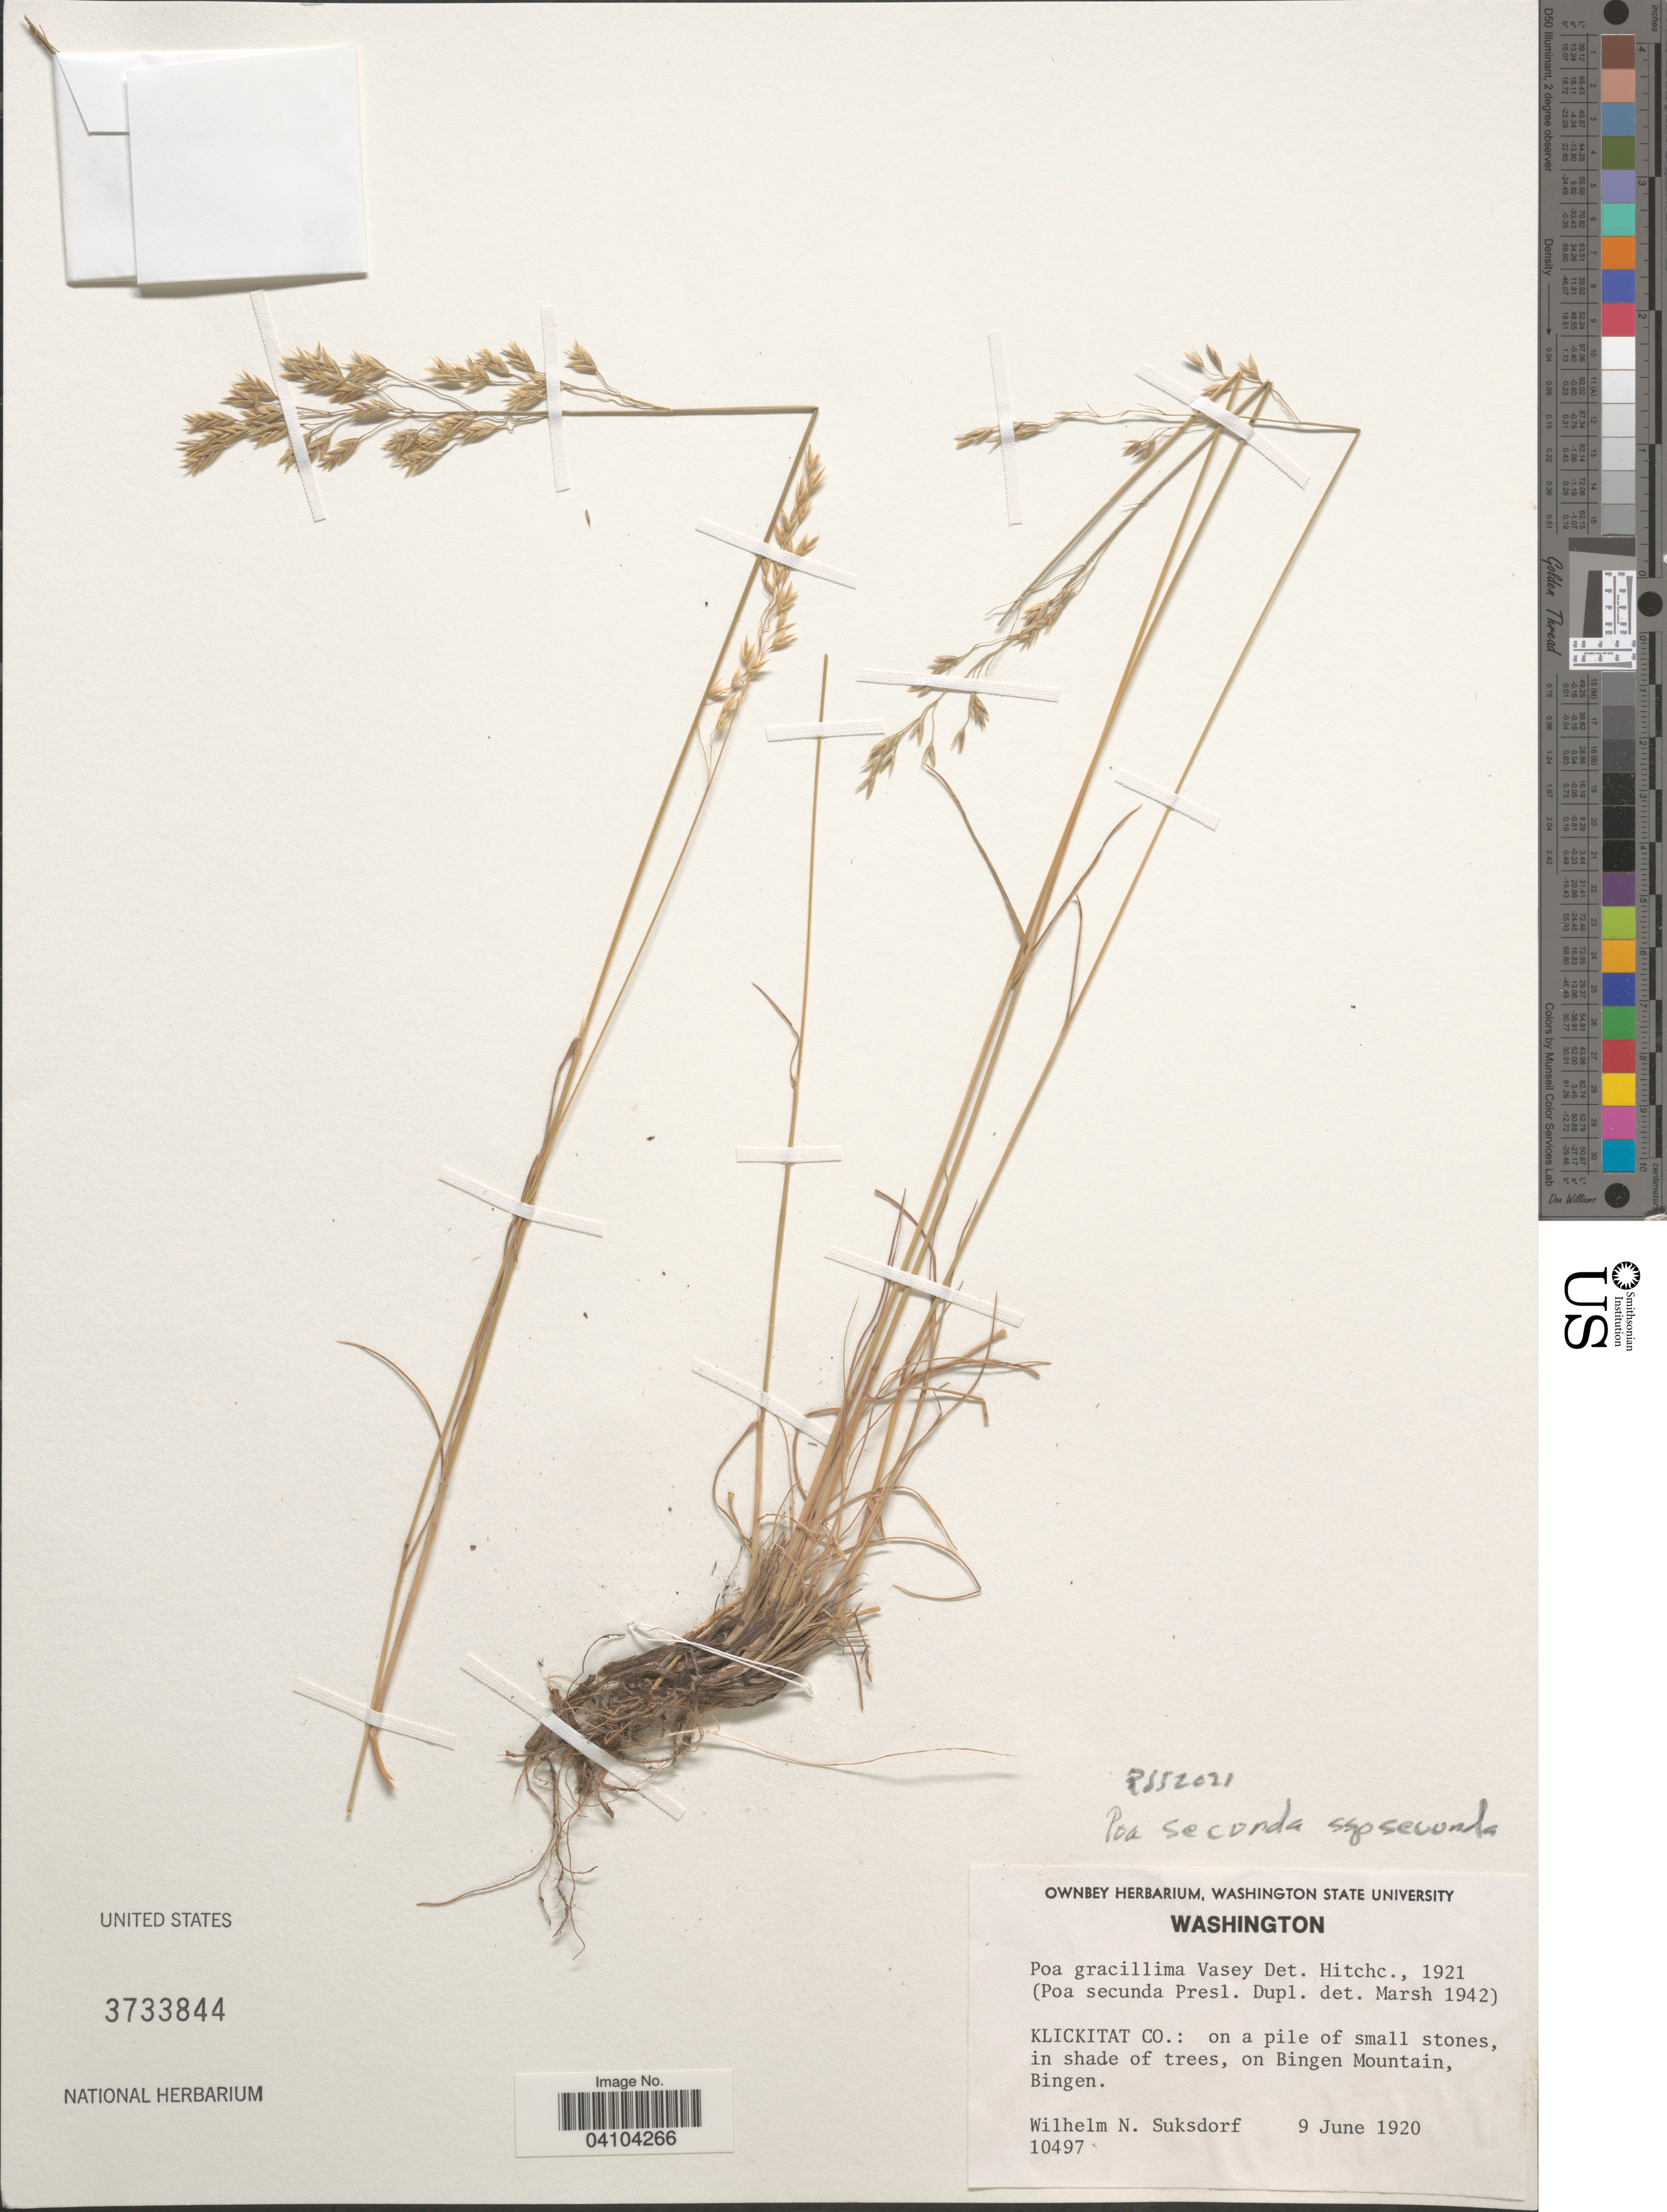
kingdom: Plantae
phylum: Tracheophyta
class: Liliopsida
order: Poales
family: Poaceae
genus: Poa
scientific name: Poa secunda subsp. secunda var. secunda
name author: J. Presl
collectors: W. N. Suksdorf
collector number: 10497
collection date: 1920-06-09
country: United States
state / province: Washington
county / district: Klickitat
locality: Klickitat Co.: on a pile of small stones, in shade of trees, on Bingen Mountain, Bingen.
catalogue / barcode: US 3733844